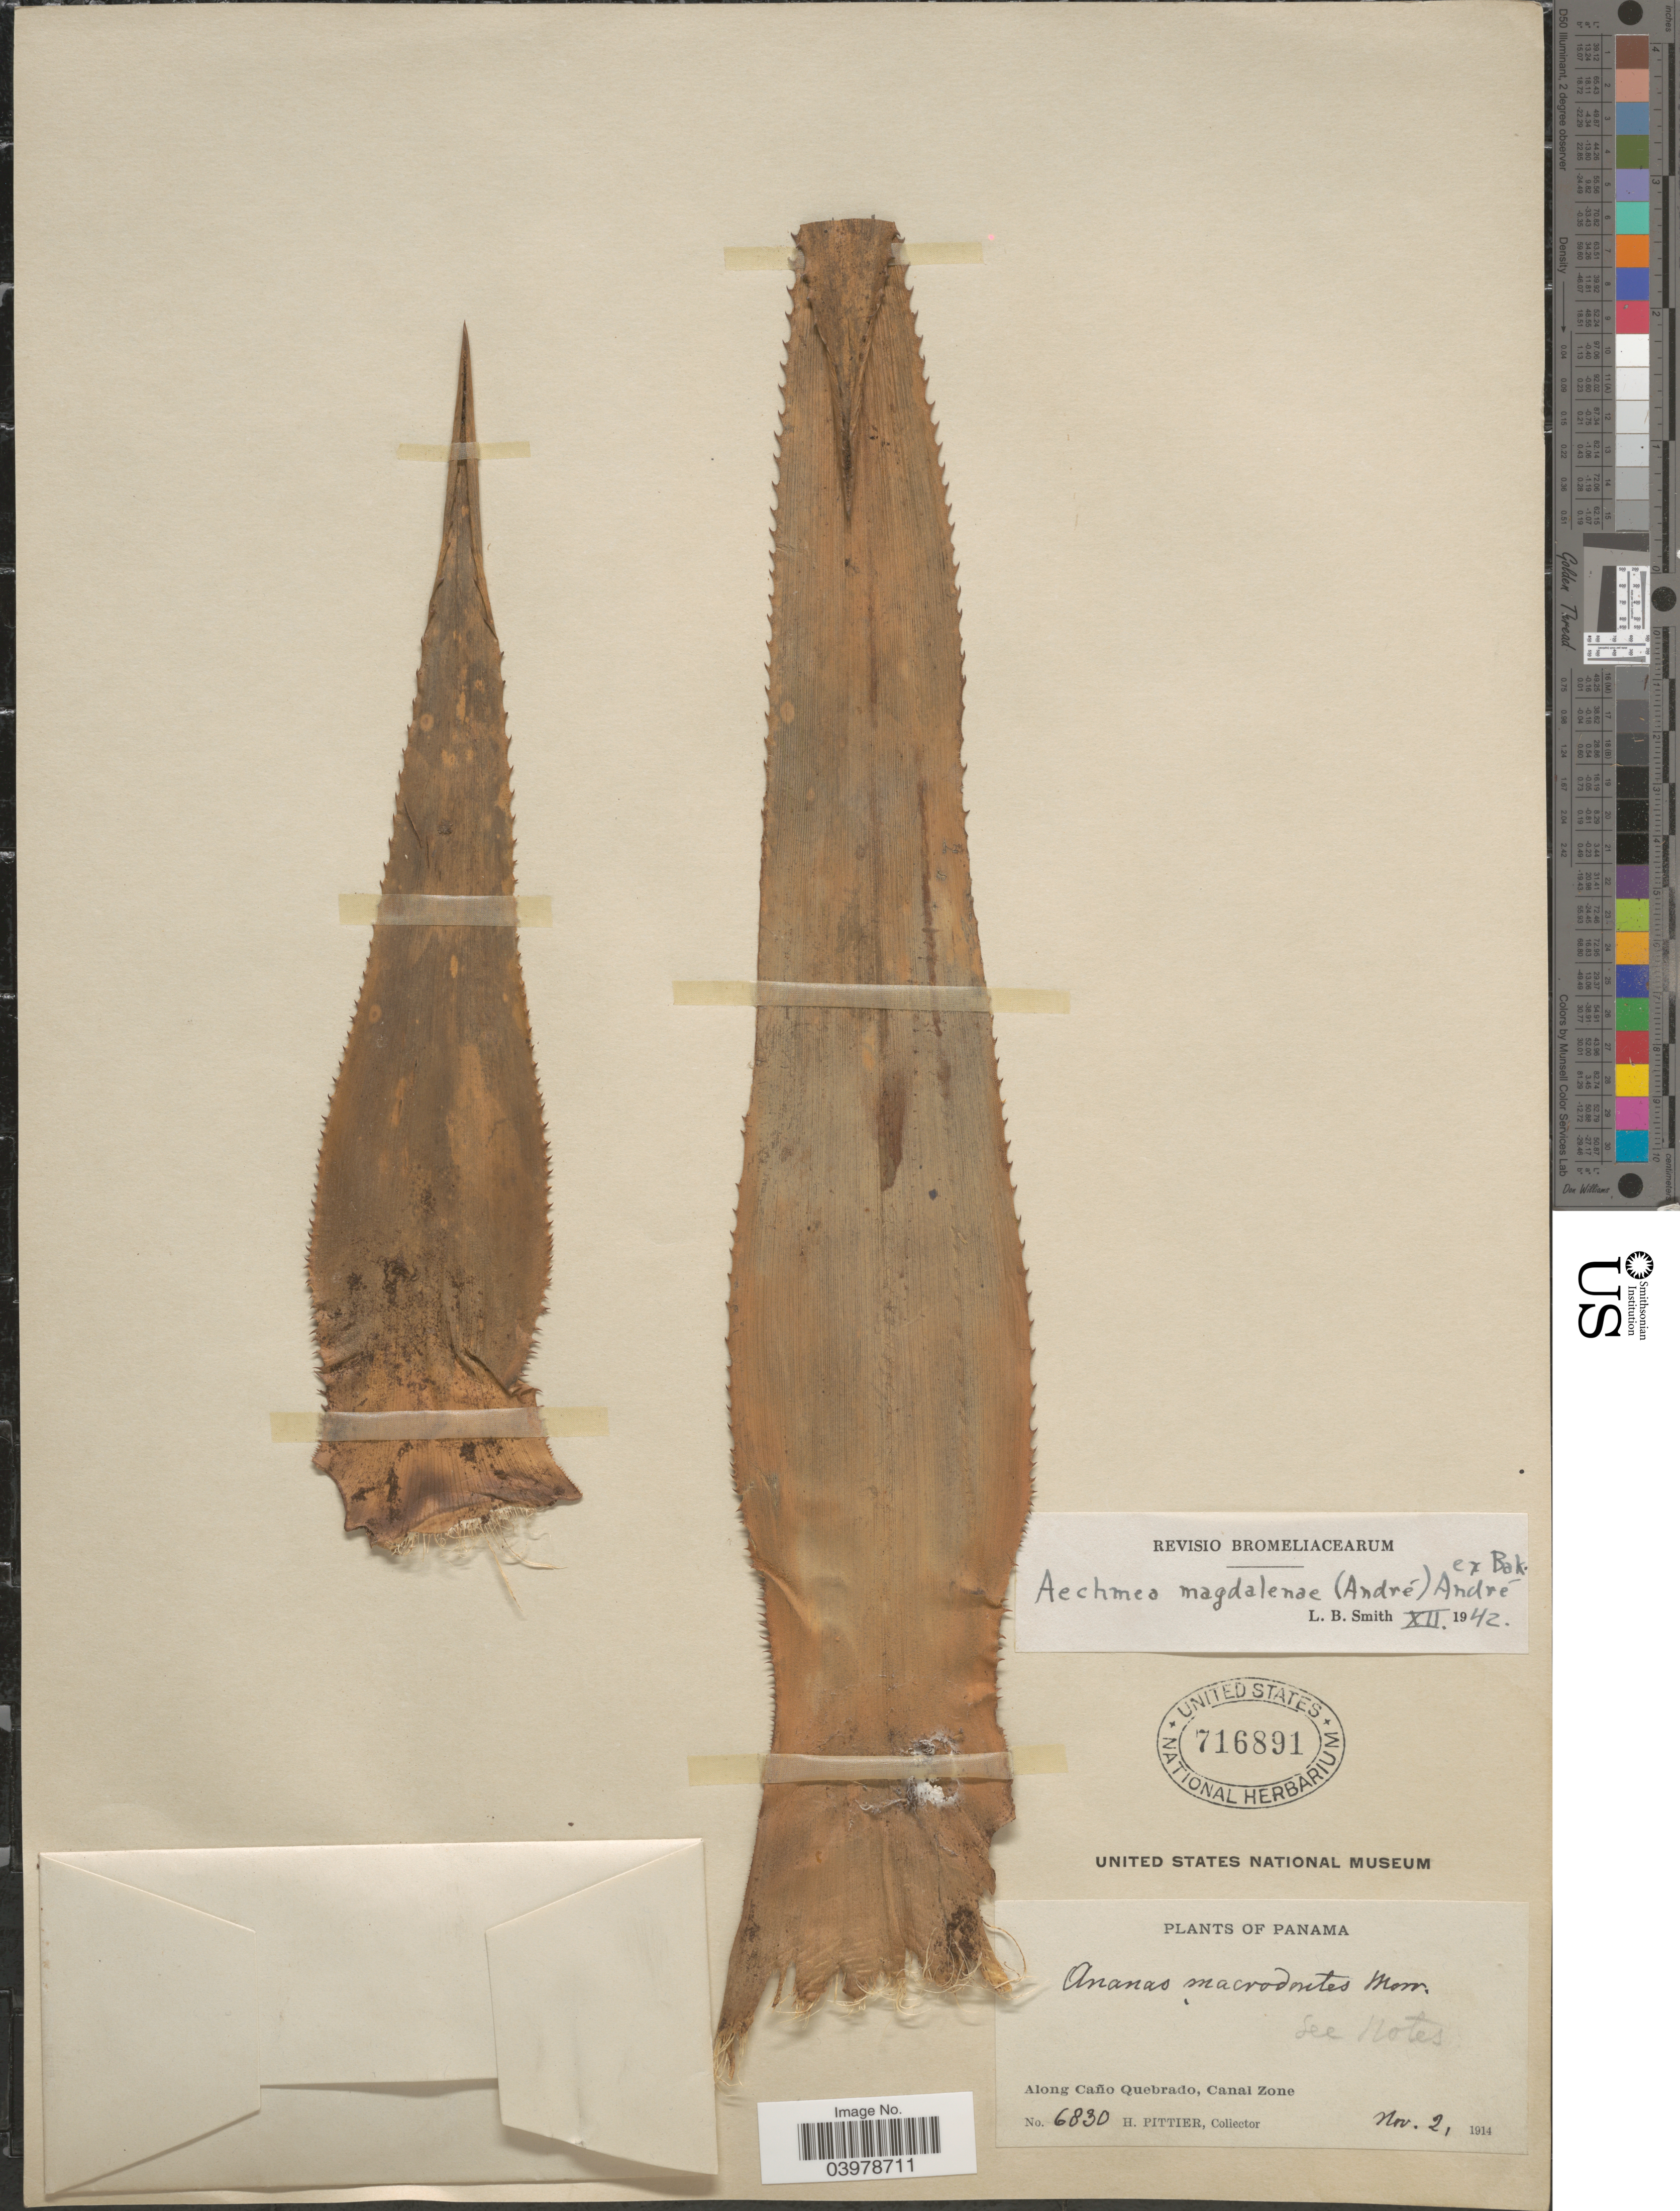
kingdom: Plantae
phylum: Tracheophyta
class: Liliopsida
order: Poales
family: Bromeliaceae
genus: Aechmea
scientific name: Aechmea magdalenae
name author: (André) André ex Baker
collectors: H. F. Pittier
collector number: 6830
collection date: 1914-11-02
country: Panama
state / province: Colón / Panamá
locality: Along Caño Quebrado, Canal Zone.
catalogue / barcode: US 716891